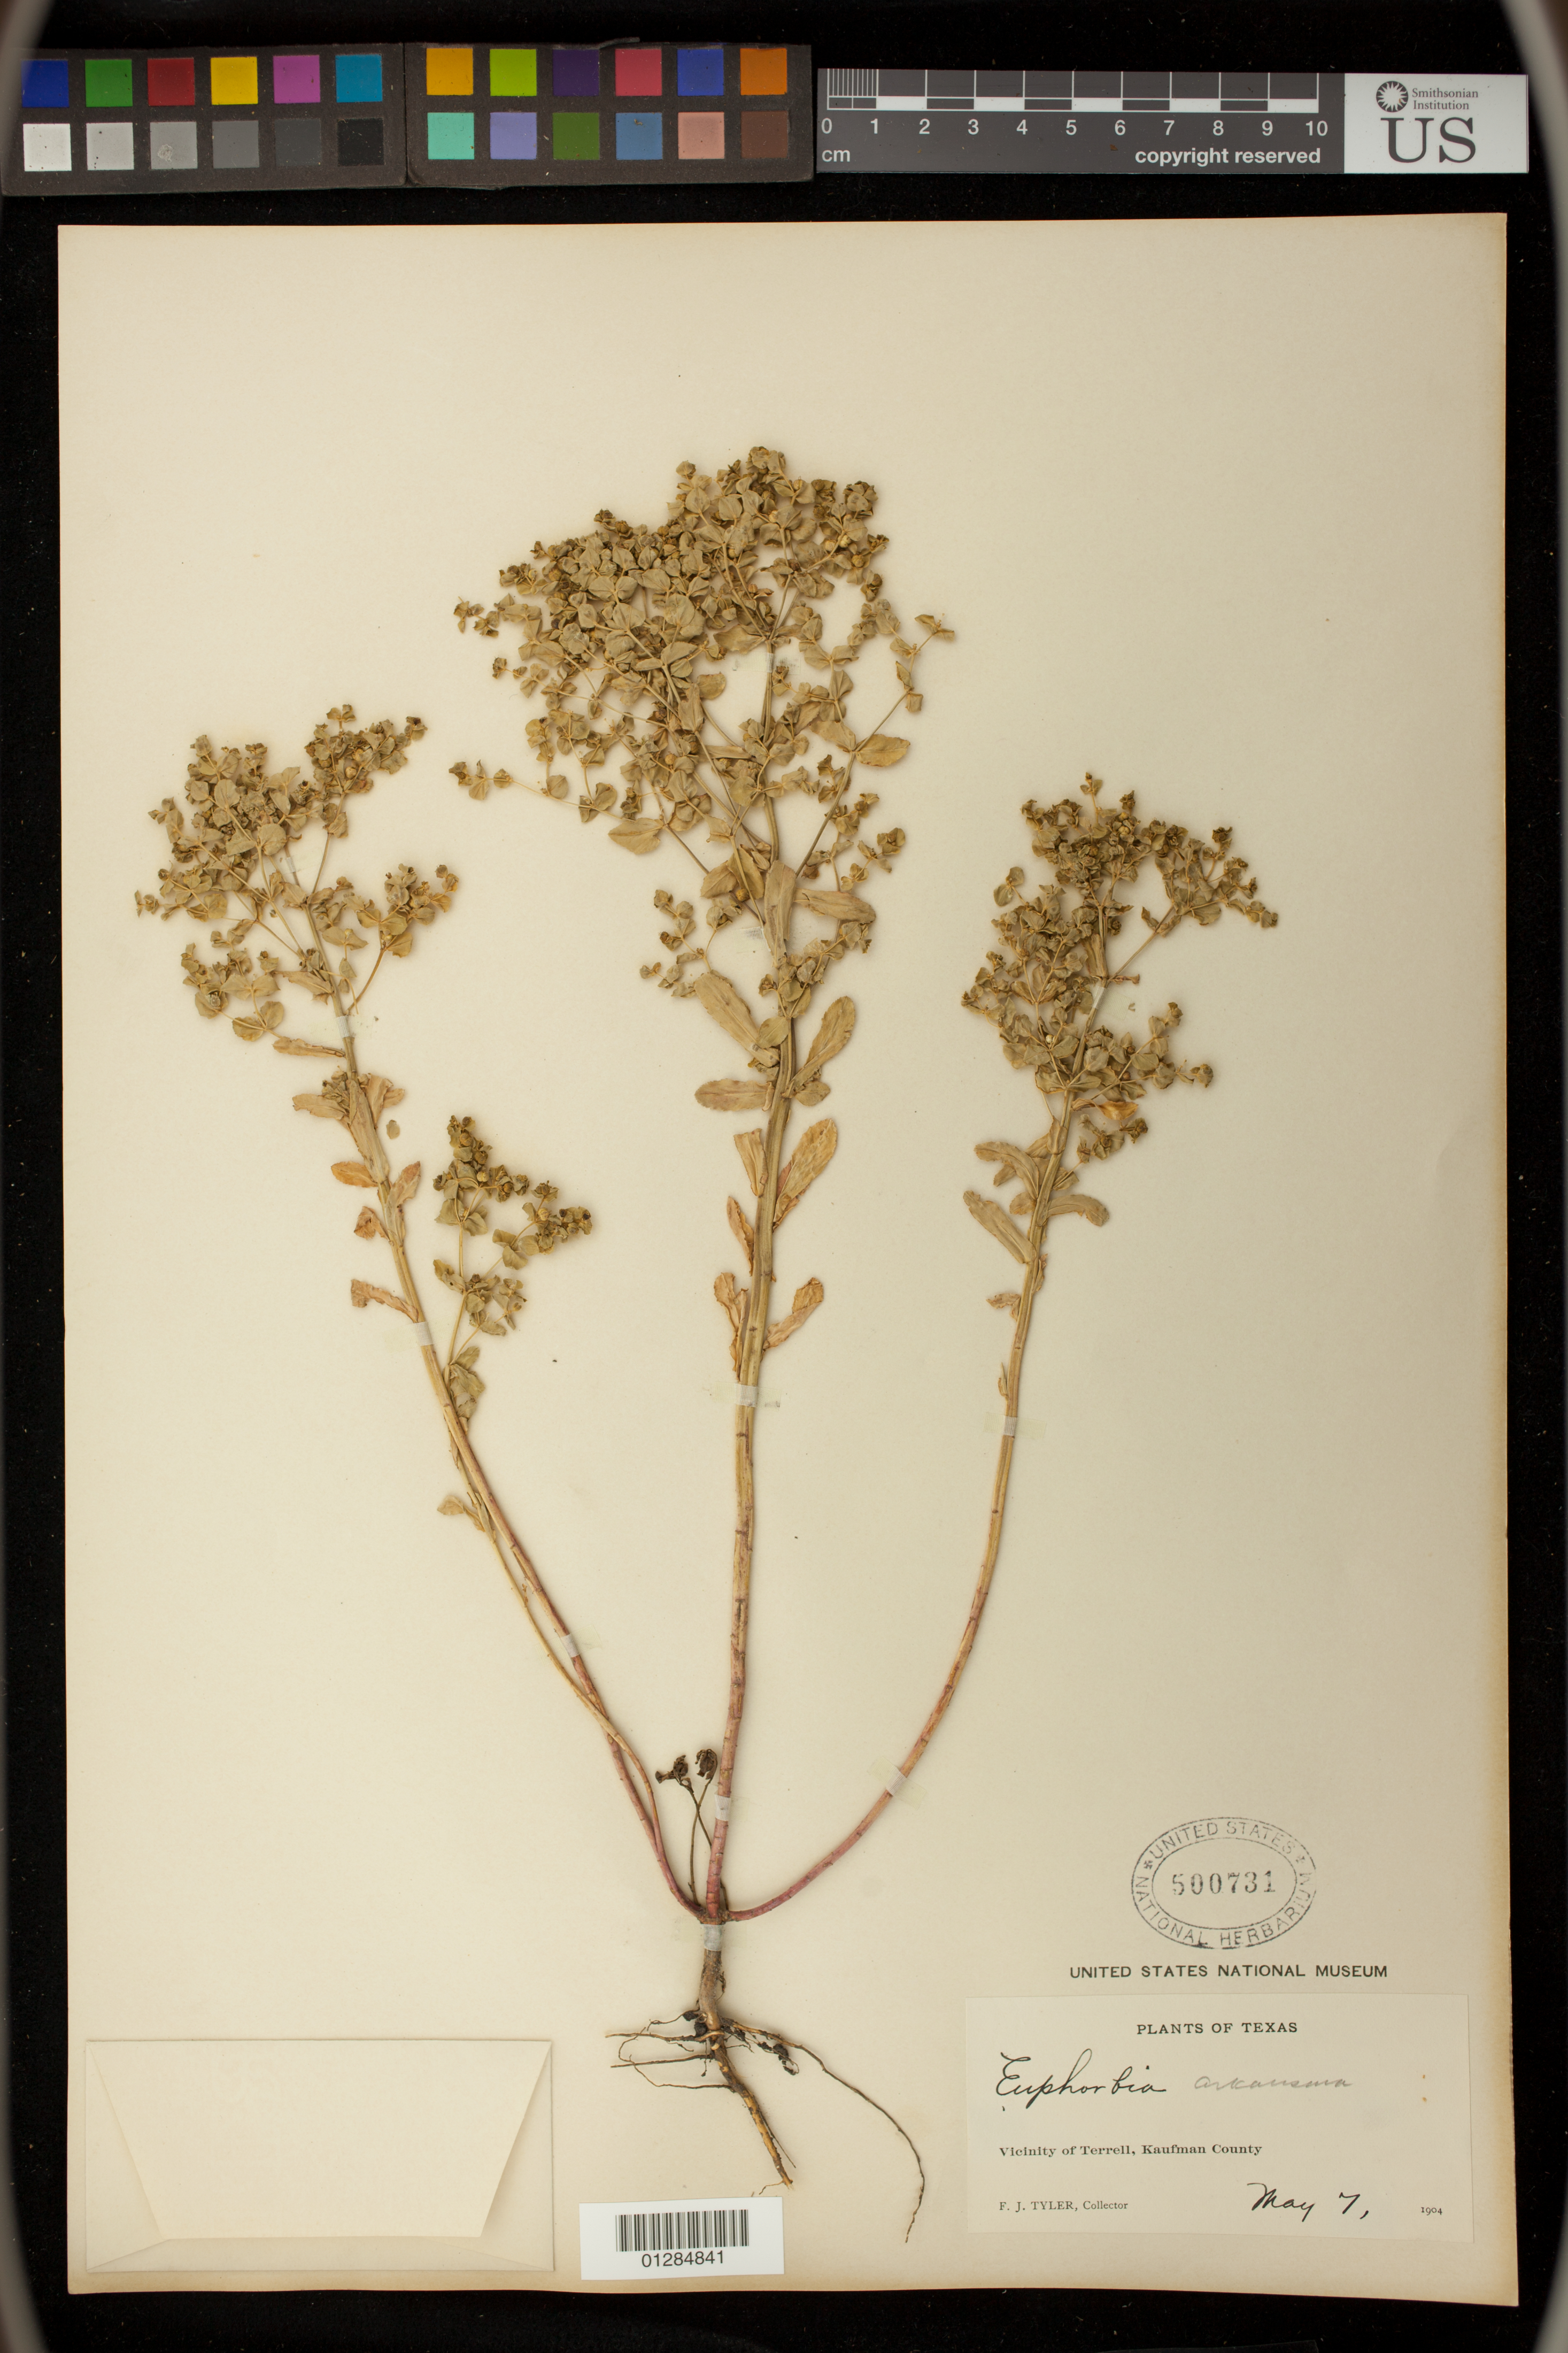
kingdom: Plantae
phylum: Tracheophyta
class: Magnoliopsida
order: Malpighiales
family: Euphorbiaceae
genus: Euphorbia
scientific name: Euphorbia spathulata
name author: Lam.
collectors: F. Tyler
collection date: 1904-05-07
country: United States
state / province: Texas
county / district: Kaufman County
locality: Vicinity of Terrell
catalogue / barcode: US 500731